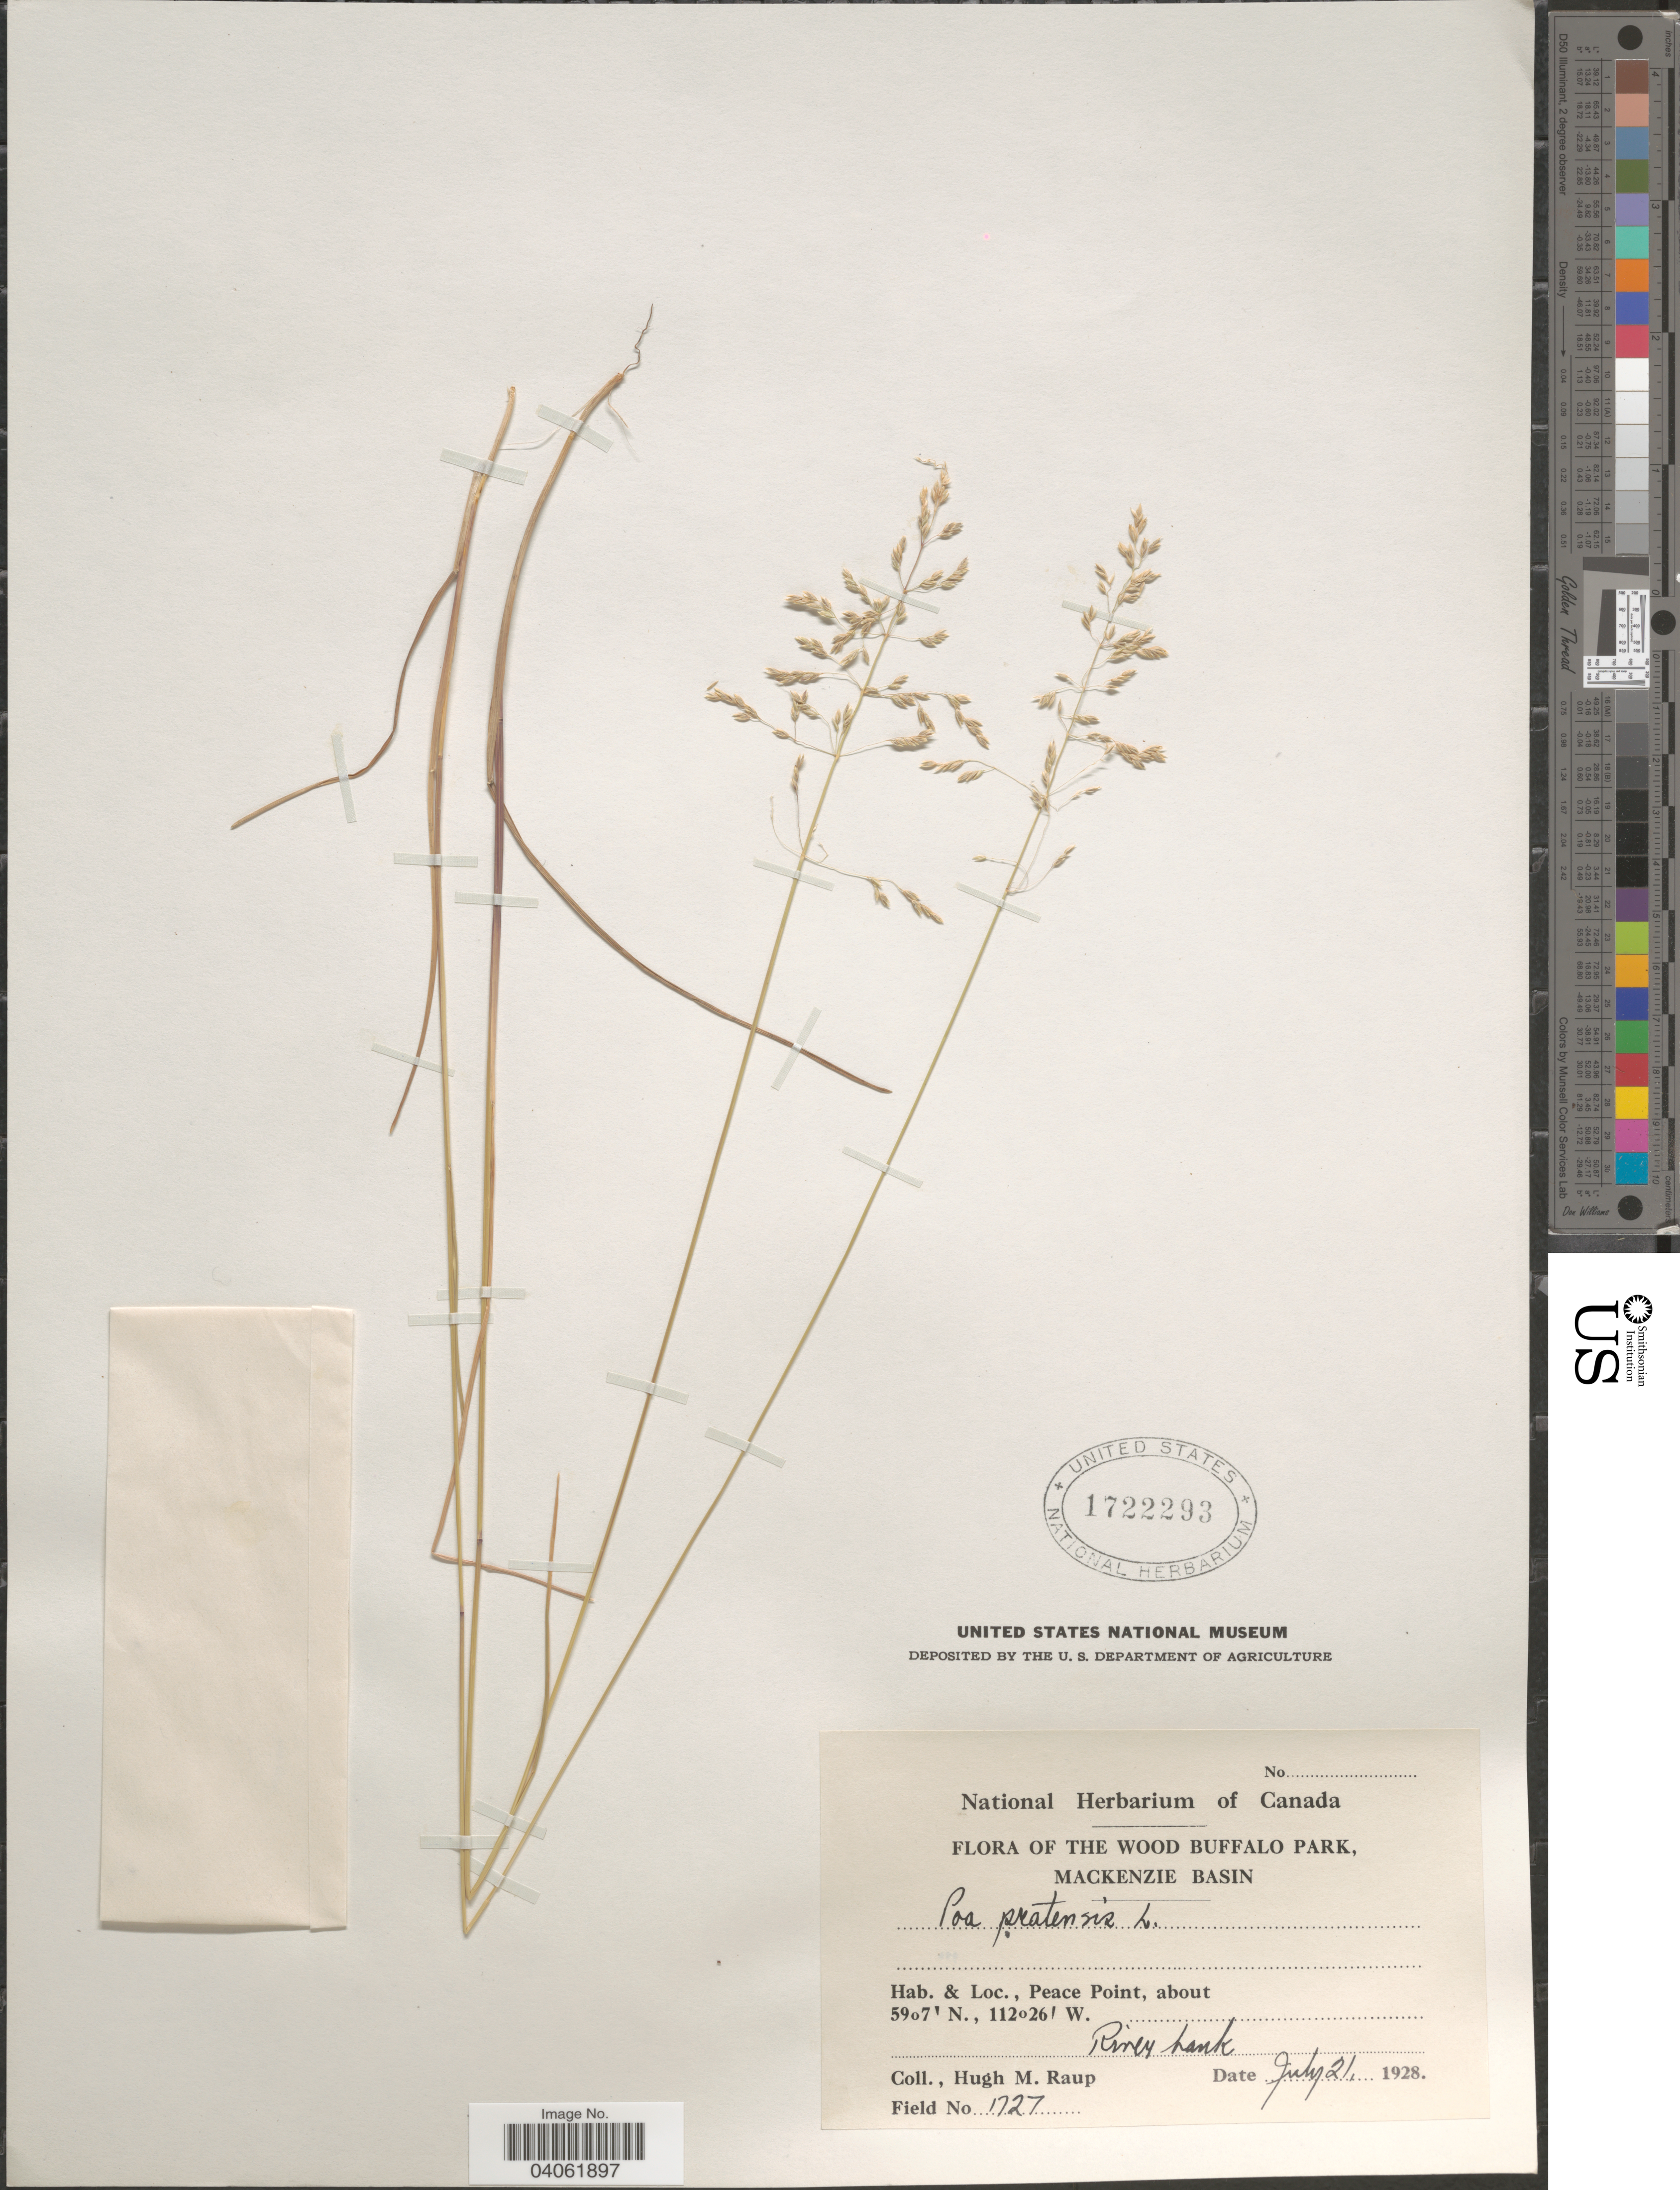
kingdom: Plantae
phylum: Tracheophyta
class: Liliopsida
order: Poales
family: Poaceae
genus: Poa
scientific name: Poa pratensis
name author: L.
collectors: H. Raup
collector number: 1727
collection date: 1928-07-21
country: Canada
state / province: Alberta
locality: The Wood Buffalo Park, Mackenzie Basin. Peace Point.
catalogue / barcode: US 1722293